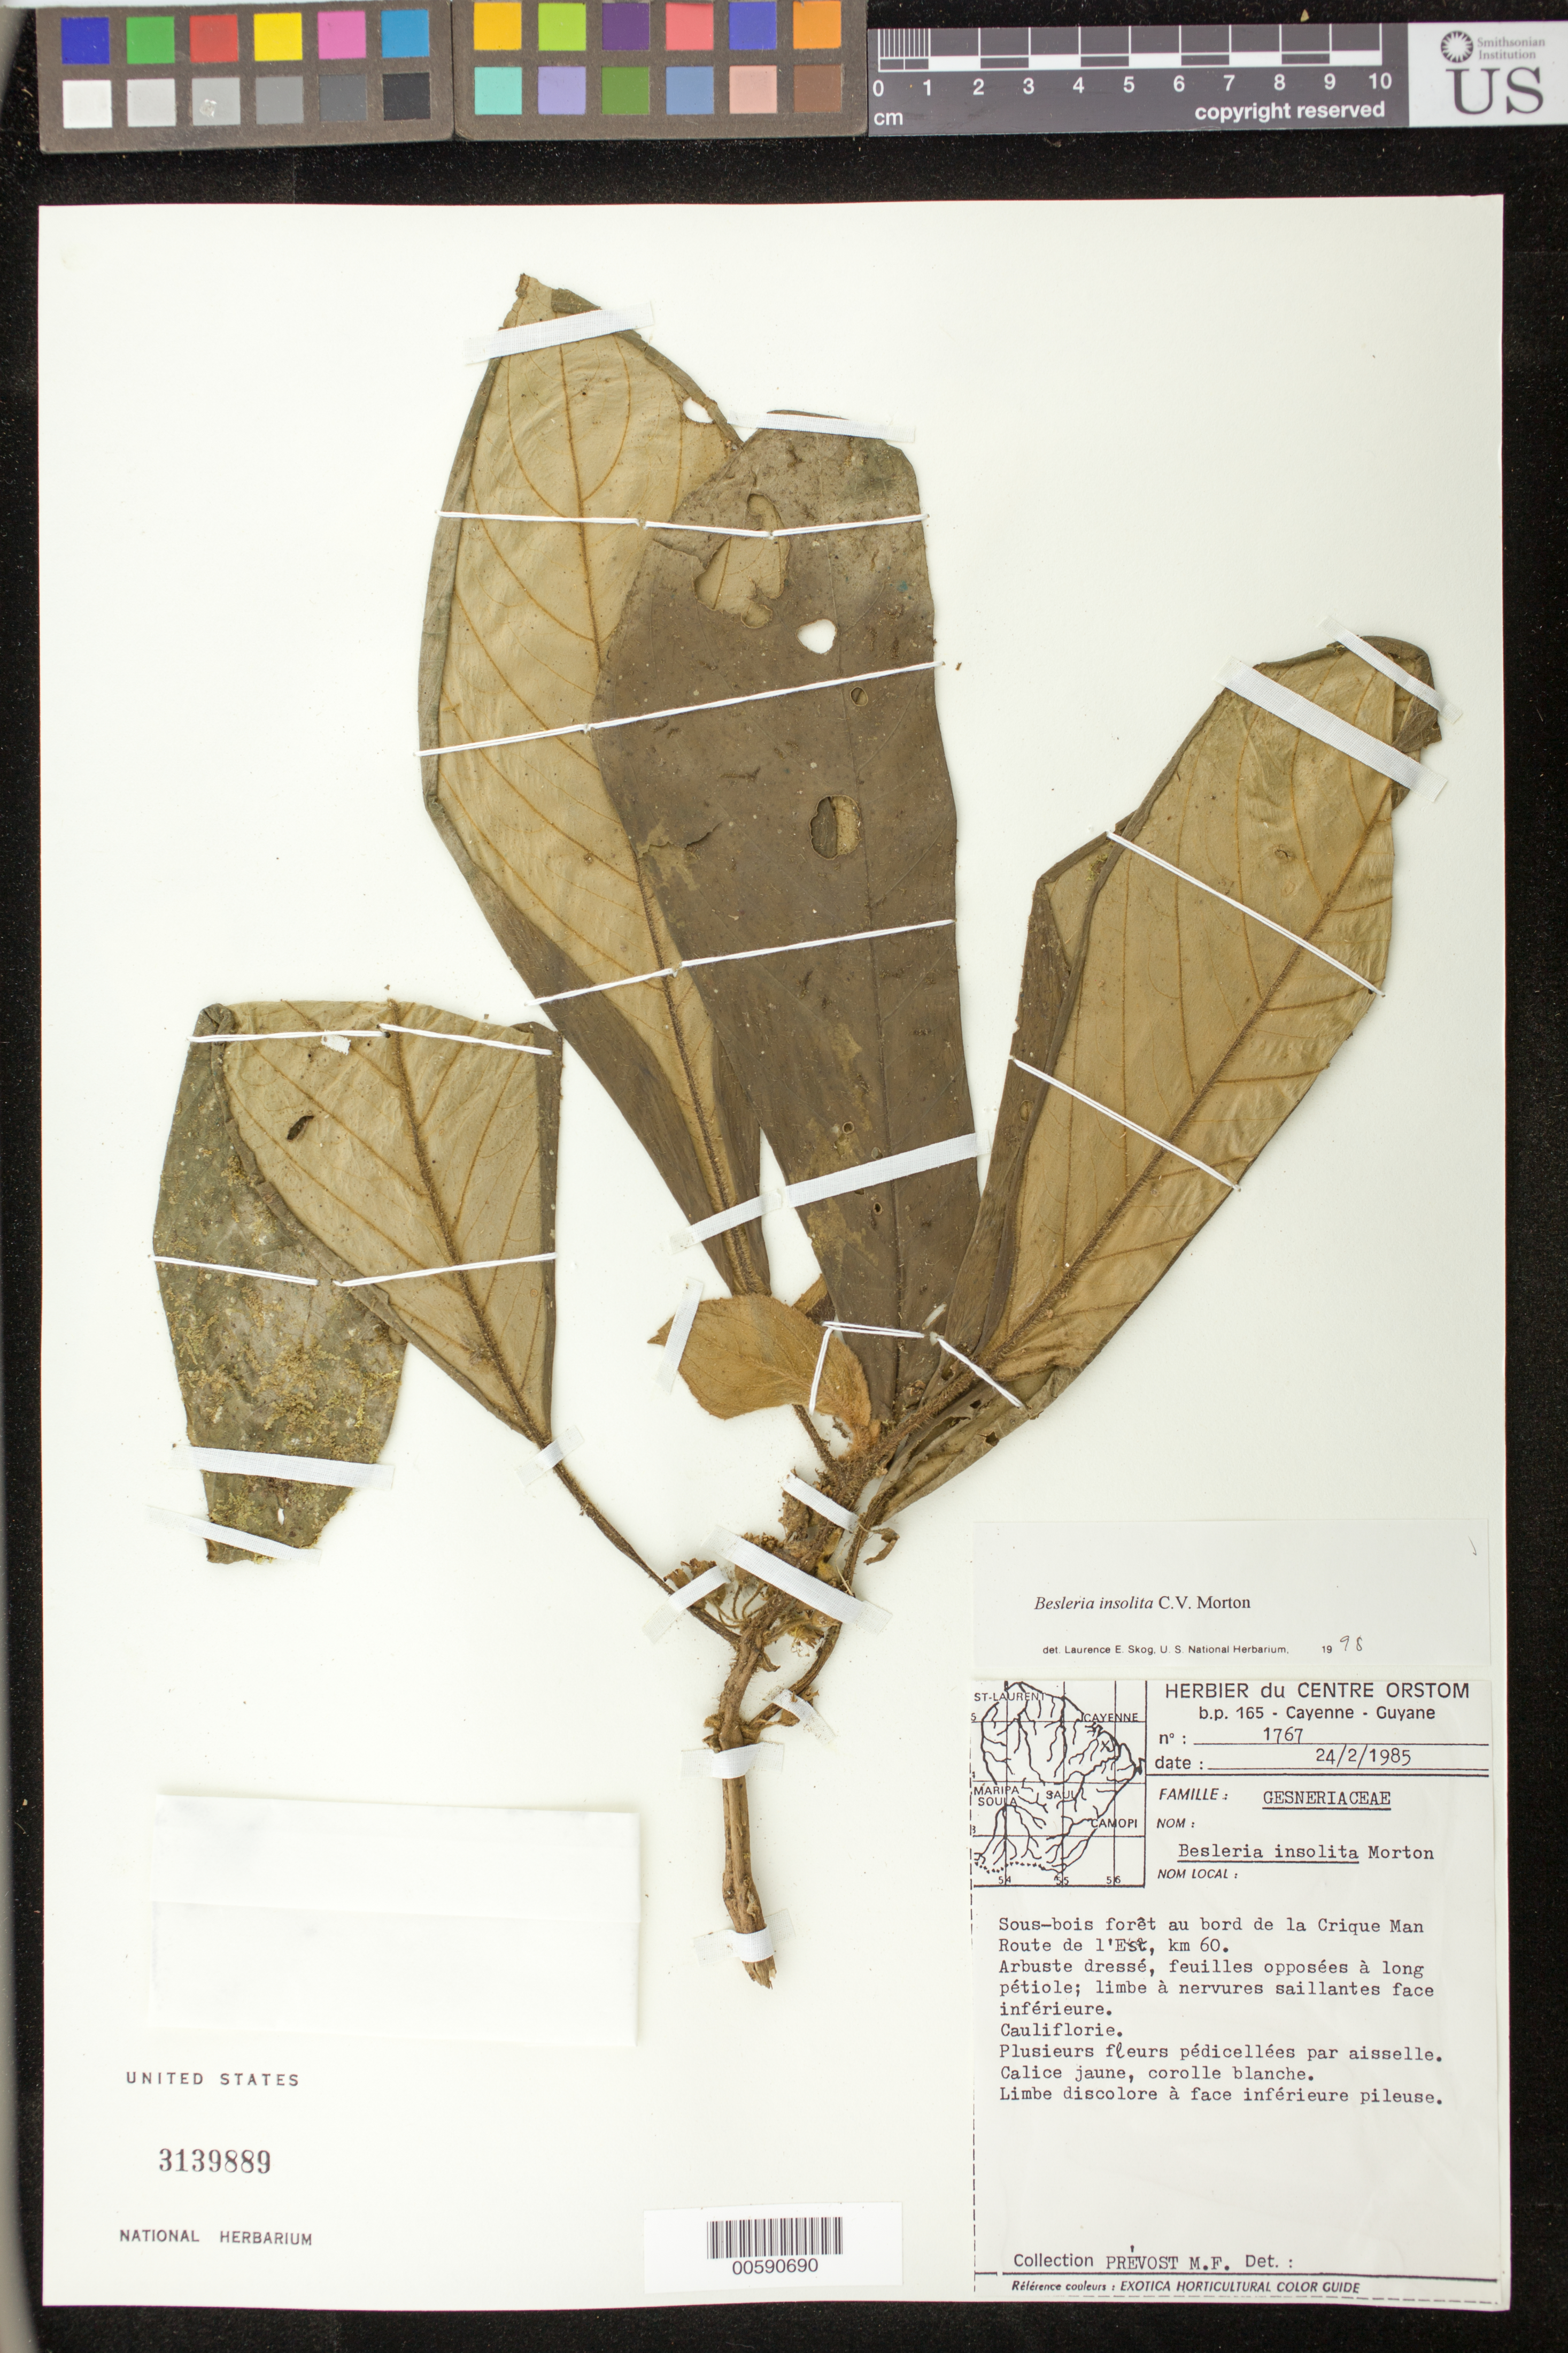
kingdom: Plantae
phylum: Tracheophyta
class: Magnoliopsida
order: Lamiales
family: Gesneriaceae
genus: Besleria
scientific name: Besleria insolita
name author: C.V. Morton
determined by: Skog, Laurence E.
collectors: M.-F. Prévost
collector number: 1767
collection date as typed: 24 Feb 1985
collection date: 1985-02-24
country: French Guiana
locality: Au bord de la Crique Man, Route de l'Est, km 60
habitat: Sous-bois forêt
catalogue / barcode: US 3139889